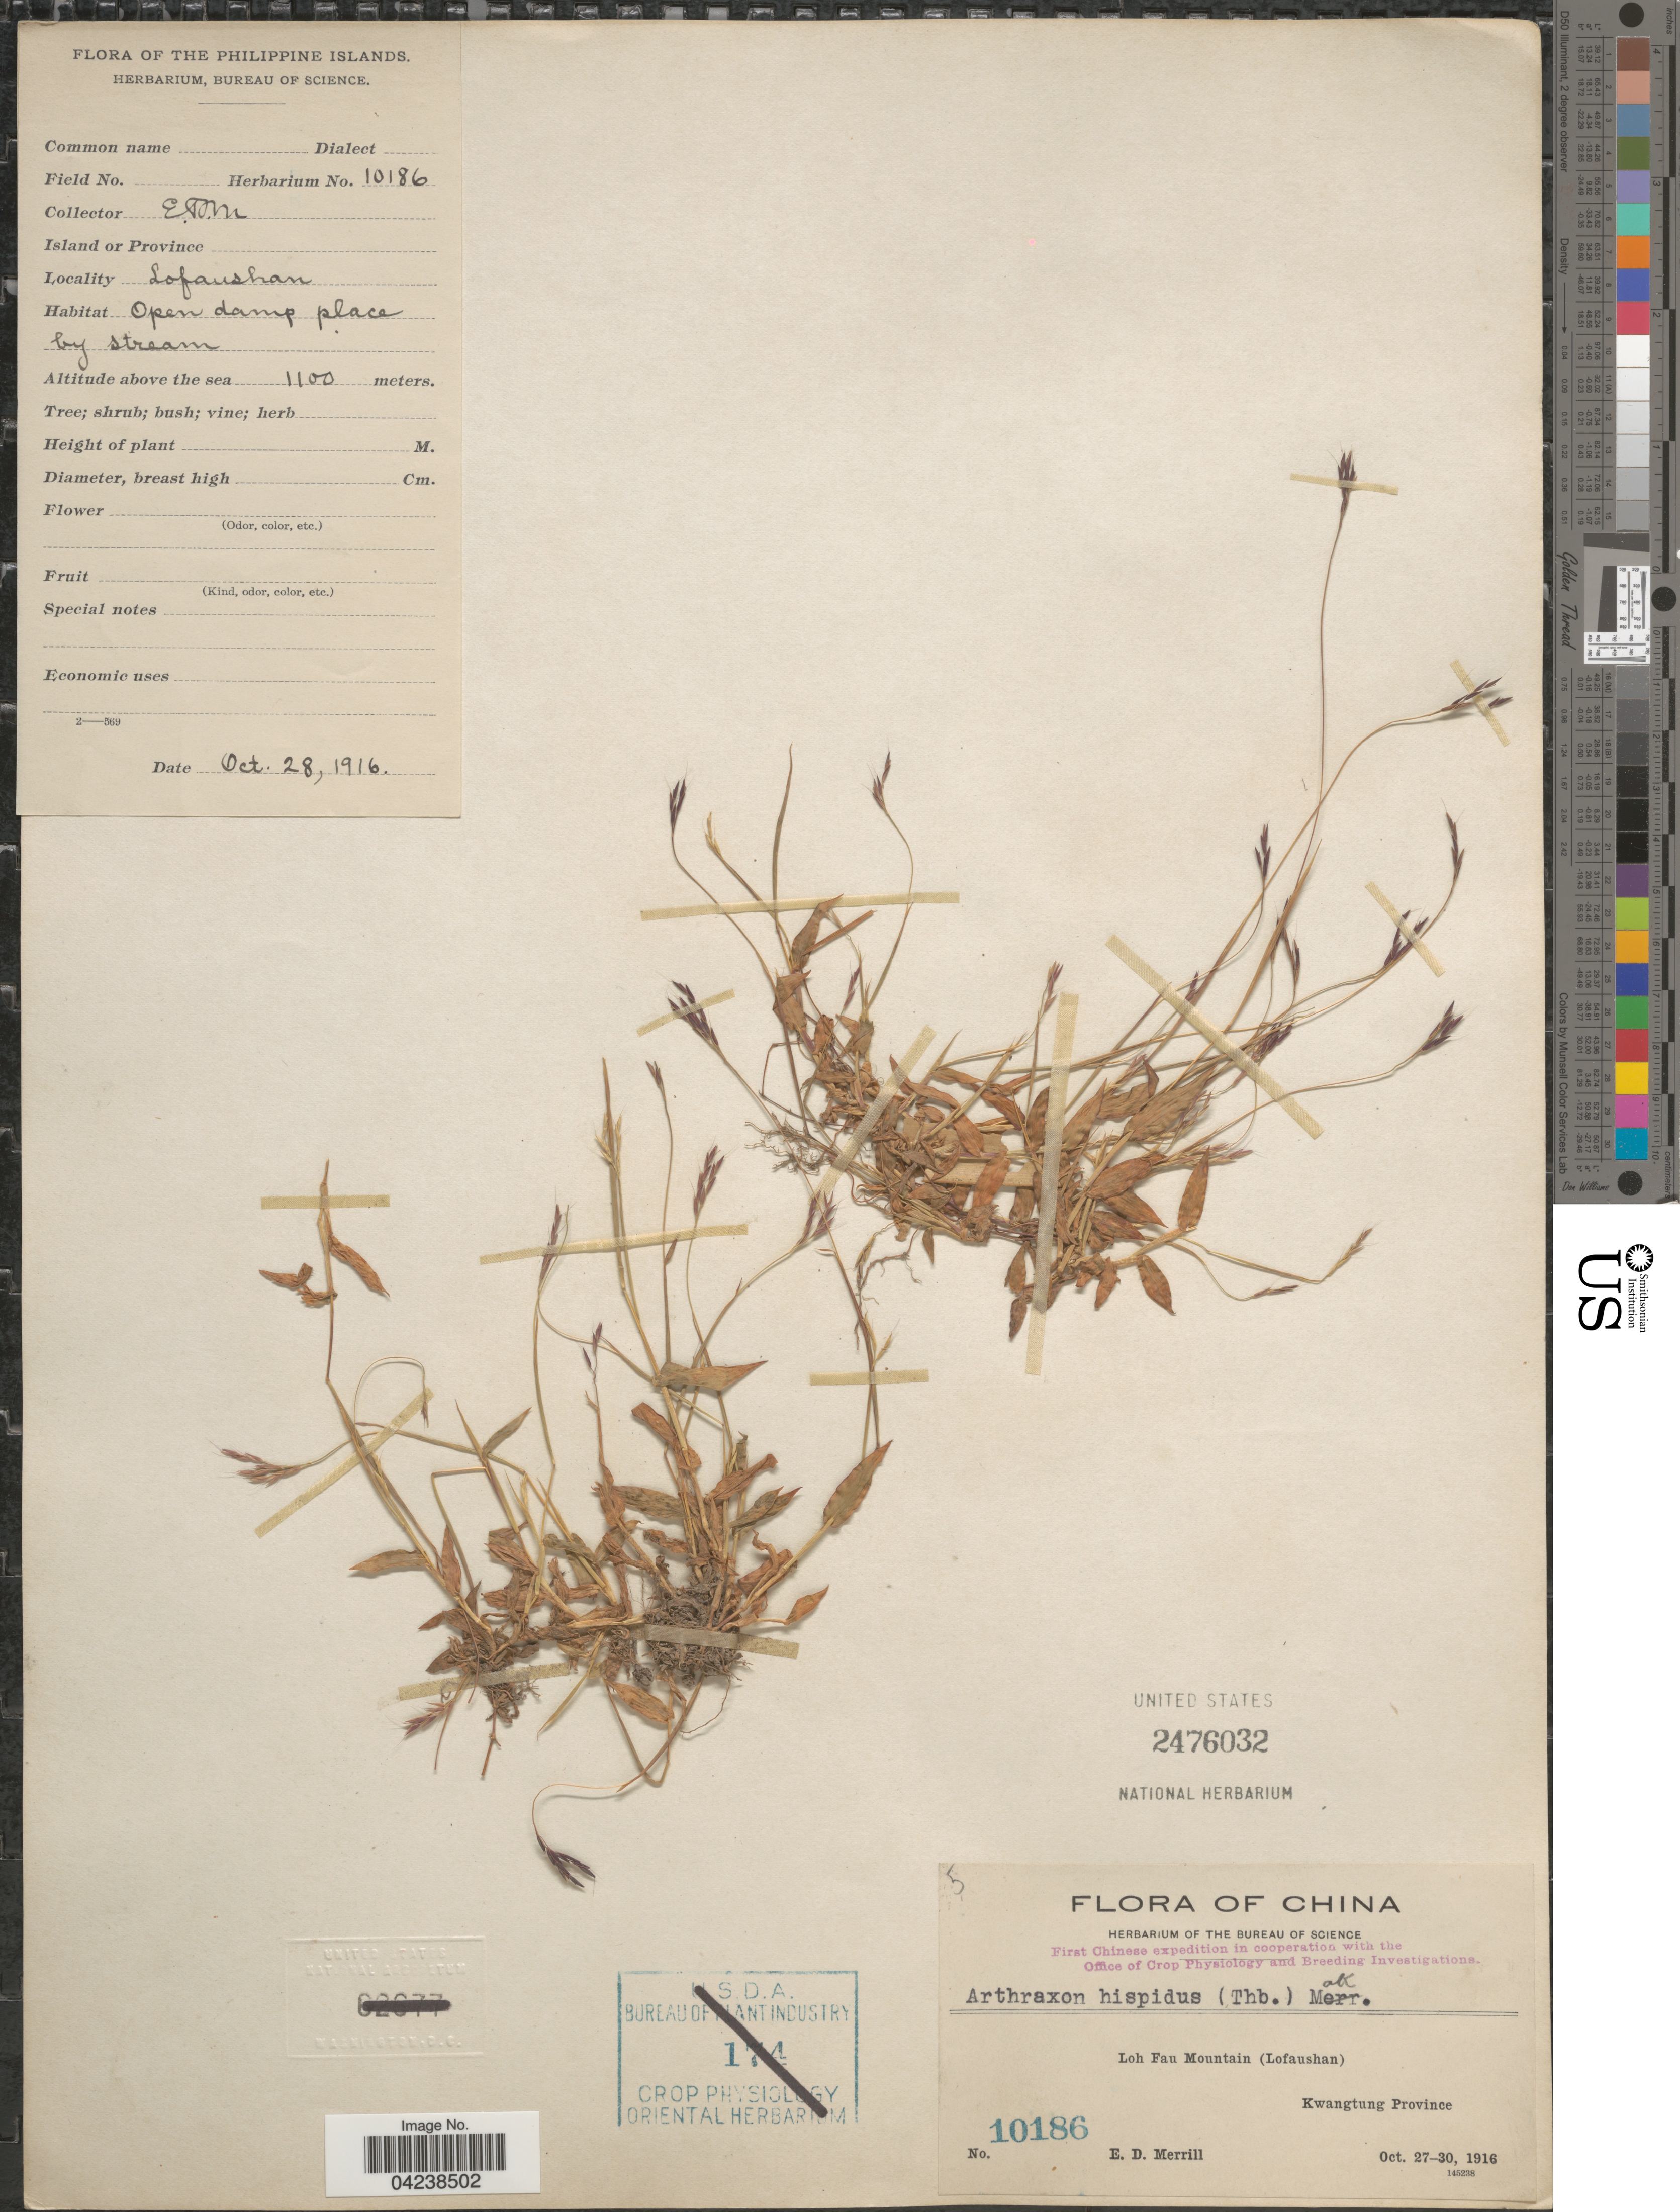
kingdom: Plantae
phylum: Tracheophyta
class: Liliopsida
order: Poales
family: Poaceae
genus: Arthraxon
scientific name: Arthraxon hispidus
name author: (Thunb.) Makino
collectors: E. D. Merrill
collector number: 10186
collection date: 1916-10-28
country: China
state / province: Guangdong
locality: First Chinese expedition. Loh Fau Mountain (Lofaushan). Kwangtung Province.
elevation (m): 1100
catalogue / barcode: US 2476032